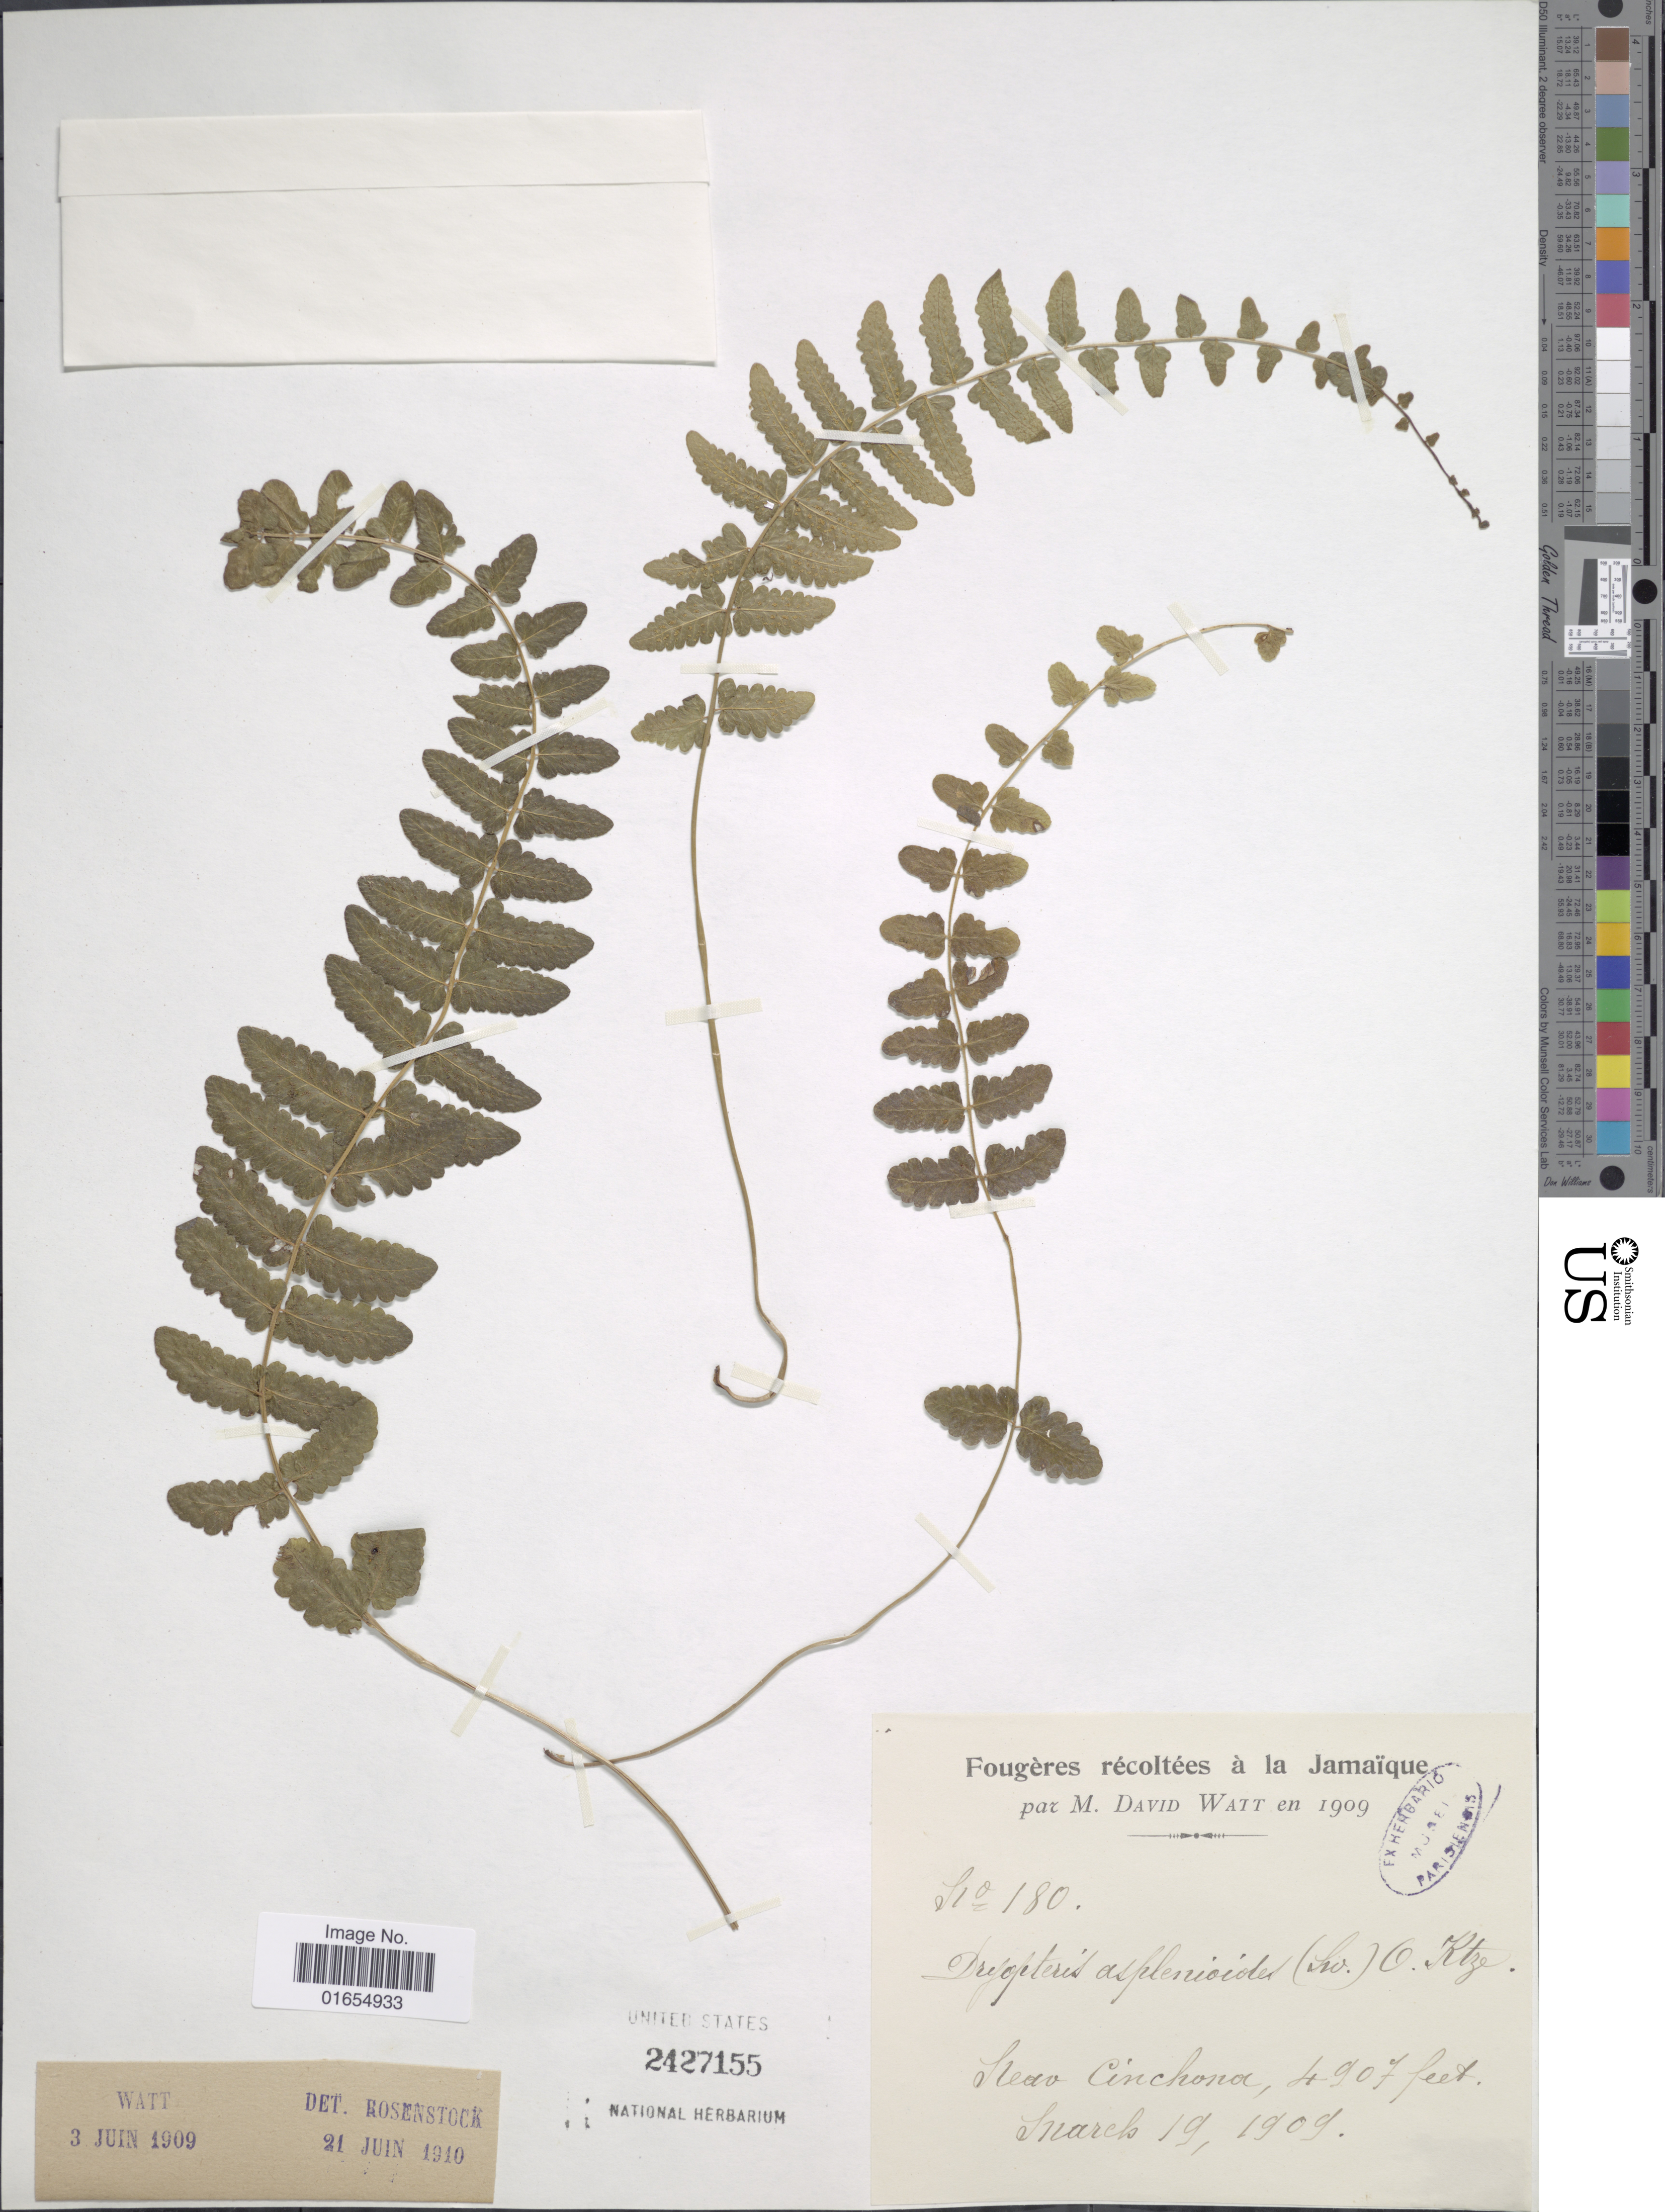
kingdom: Plantae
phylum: Tracheophyta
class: Polypodiopsida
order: Polypodiales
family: Thelypteridaceae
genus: Goniopteris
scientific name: Goniopteris retroflexa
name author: (L.) Pic. Serm.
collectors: D. A. P. Watt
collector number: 180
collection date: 1909-03-19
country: Jamaica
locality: Near Cinchona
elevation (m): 1496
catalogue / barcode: US 2427155